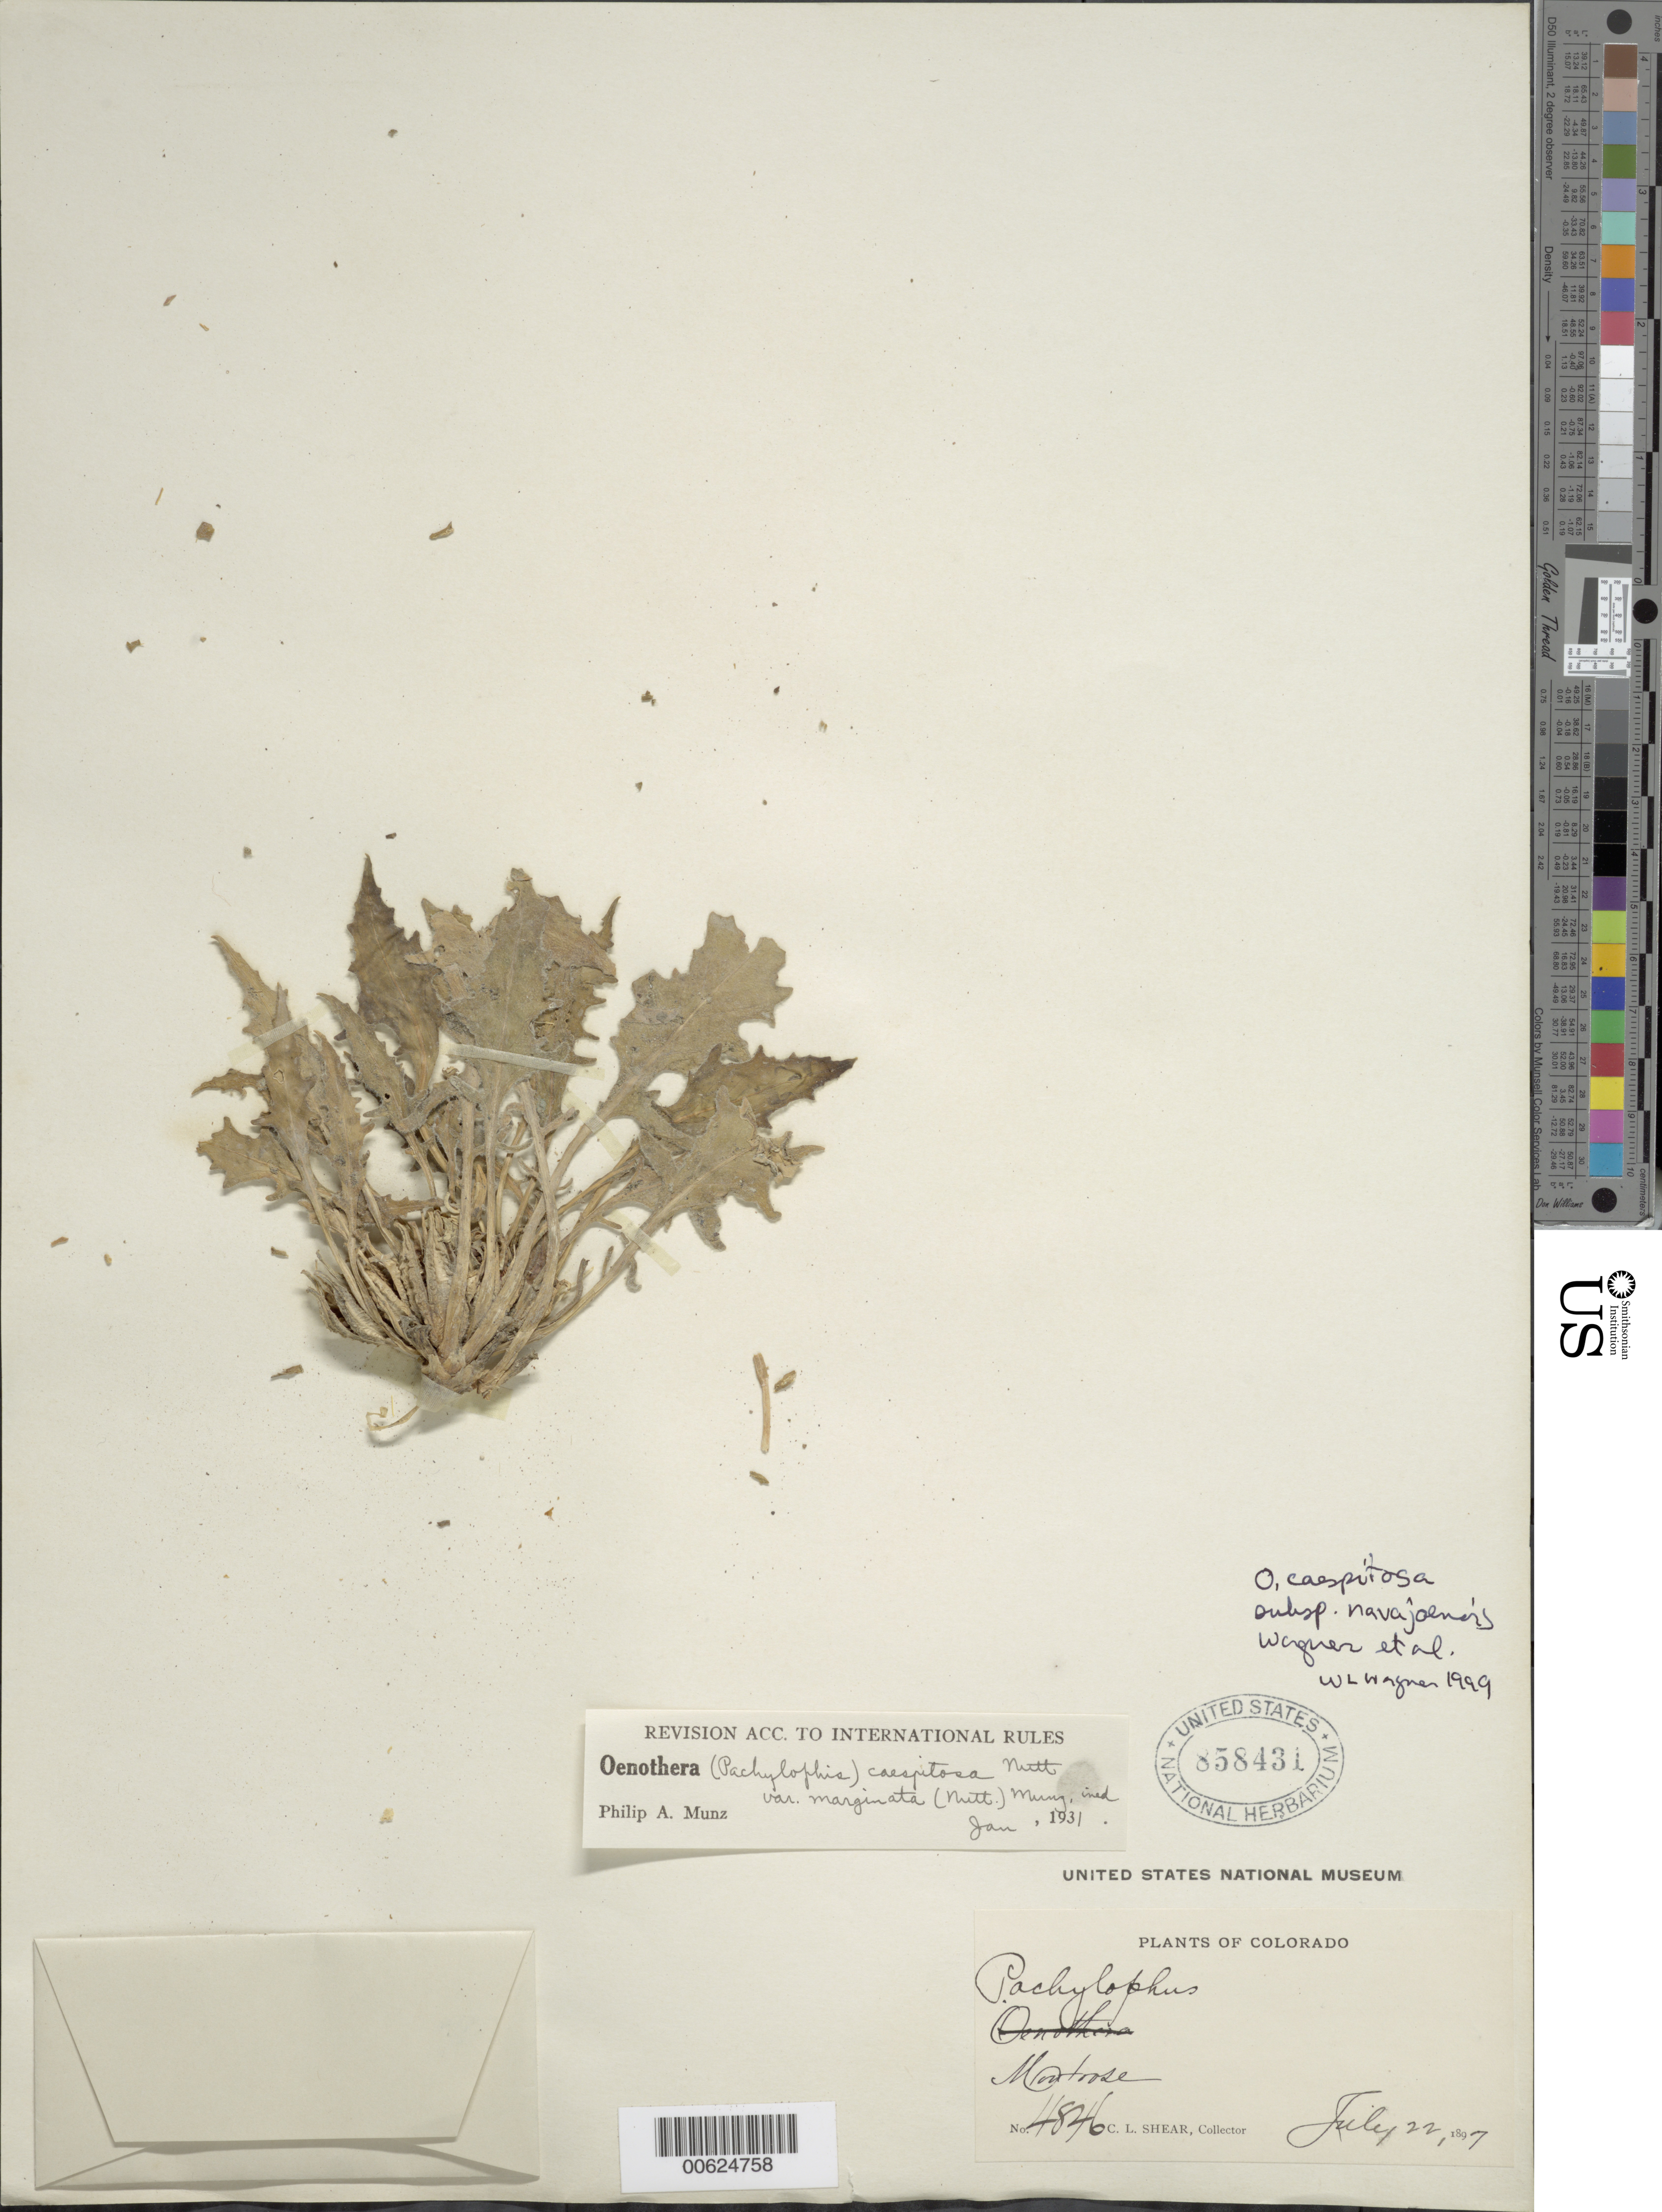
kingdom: Plantae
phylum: Tracheophyta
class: Magnoliopsida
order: Myrtales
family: Onagraceae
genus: Oenothera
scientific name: Oenothera cespitosa subsp. navajoensis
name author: W.L. Wagner et al.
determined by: Wagner, W. L., (BOT), Smithsonian Institution - National Museum of Natural History (UNITED STATES)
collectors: C. L. Shear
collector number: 4846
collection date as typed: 22 Jul 1897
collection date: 1897-07-22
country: United States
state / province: Colorado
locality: Montrose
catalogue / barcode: US 858431